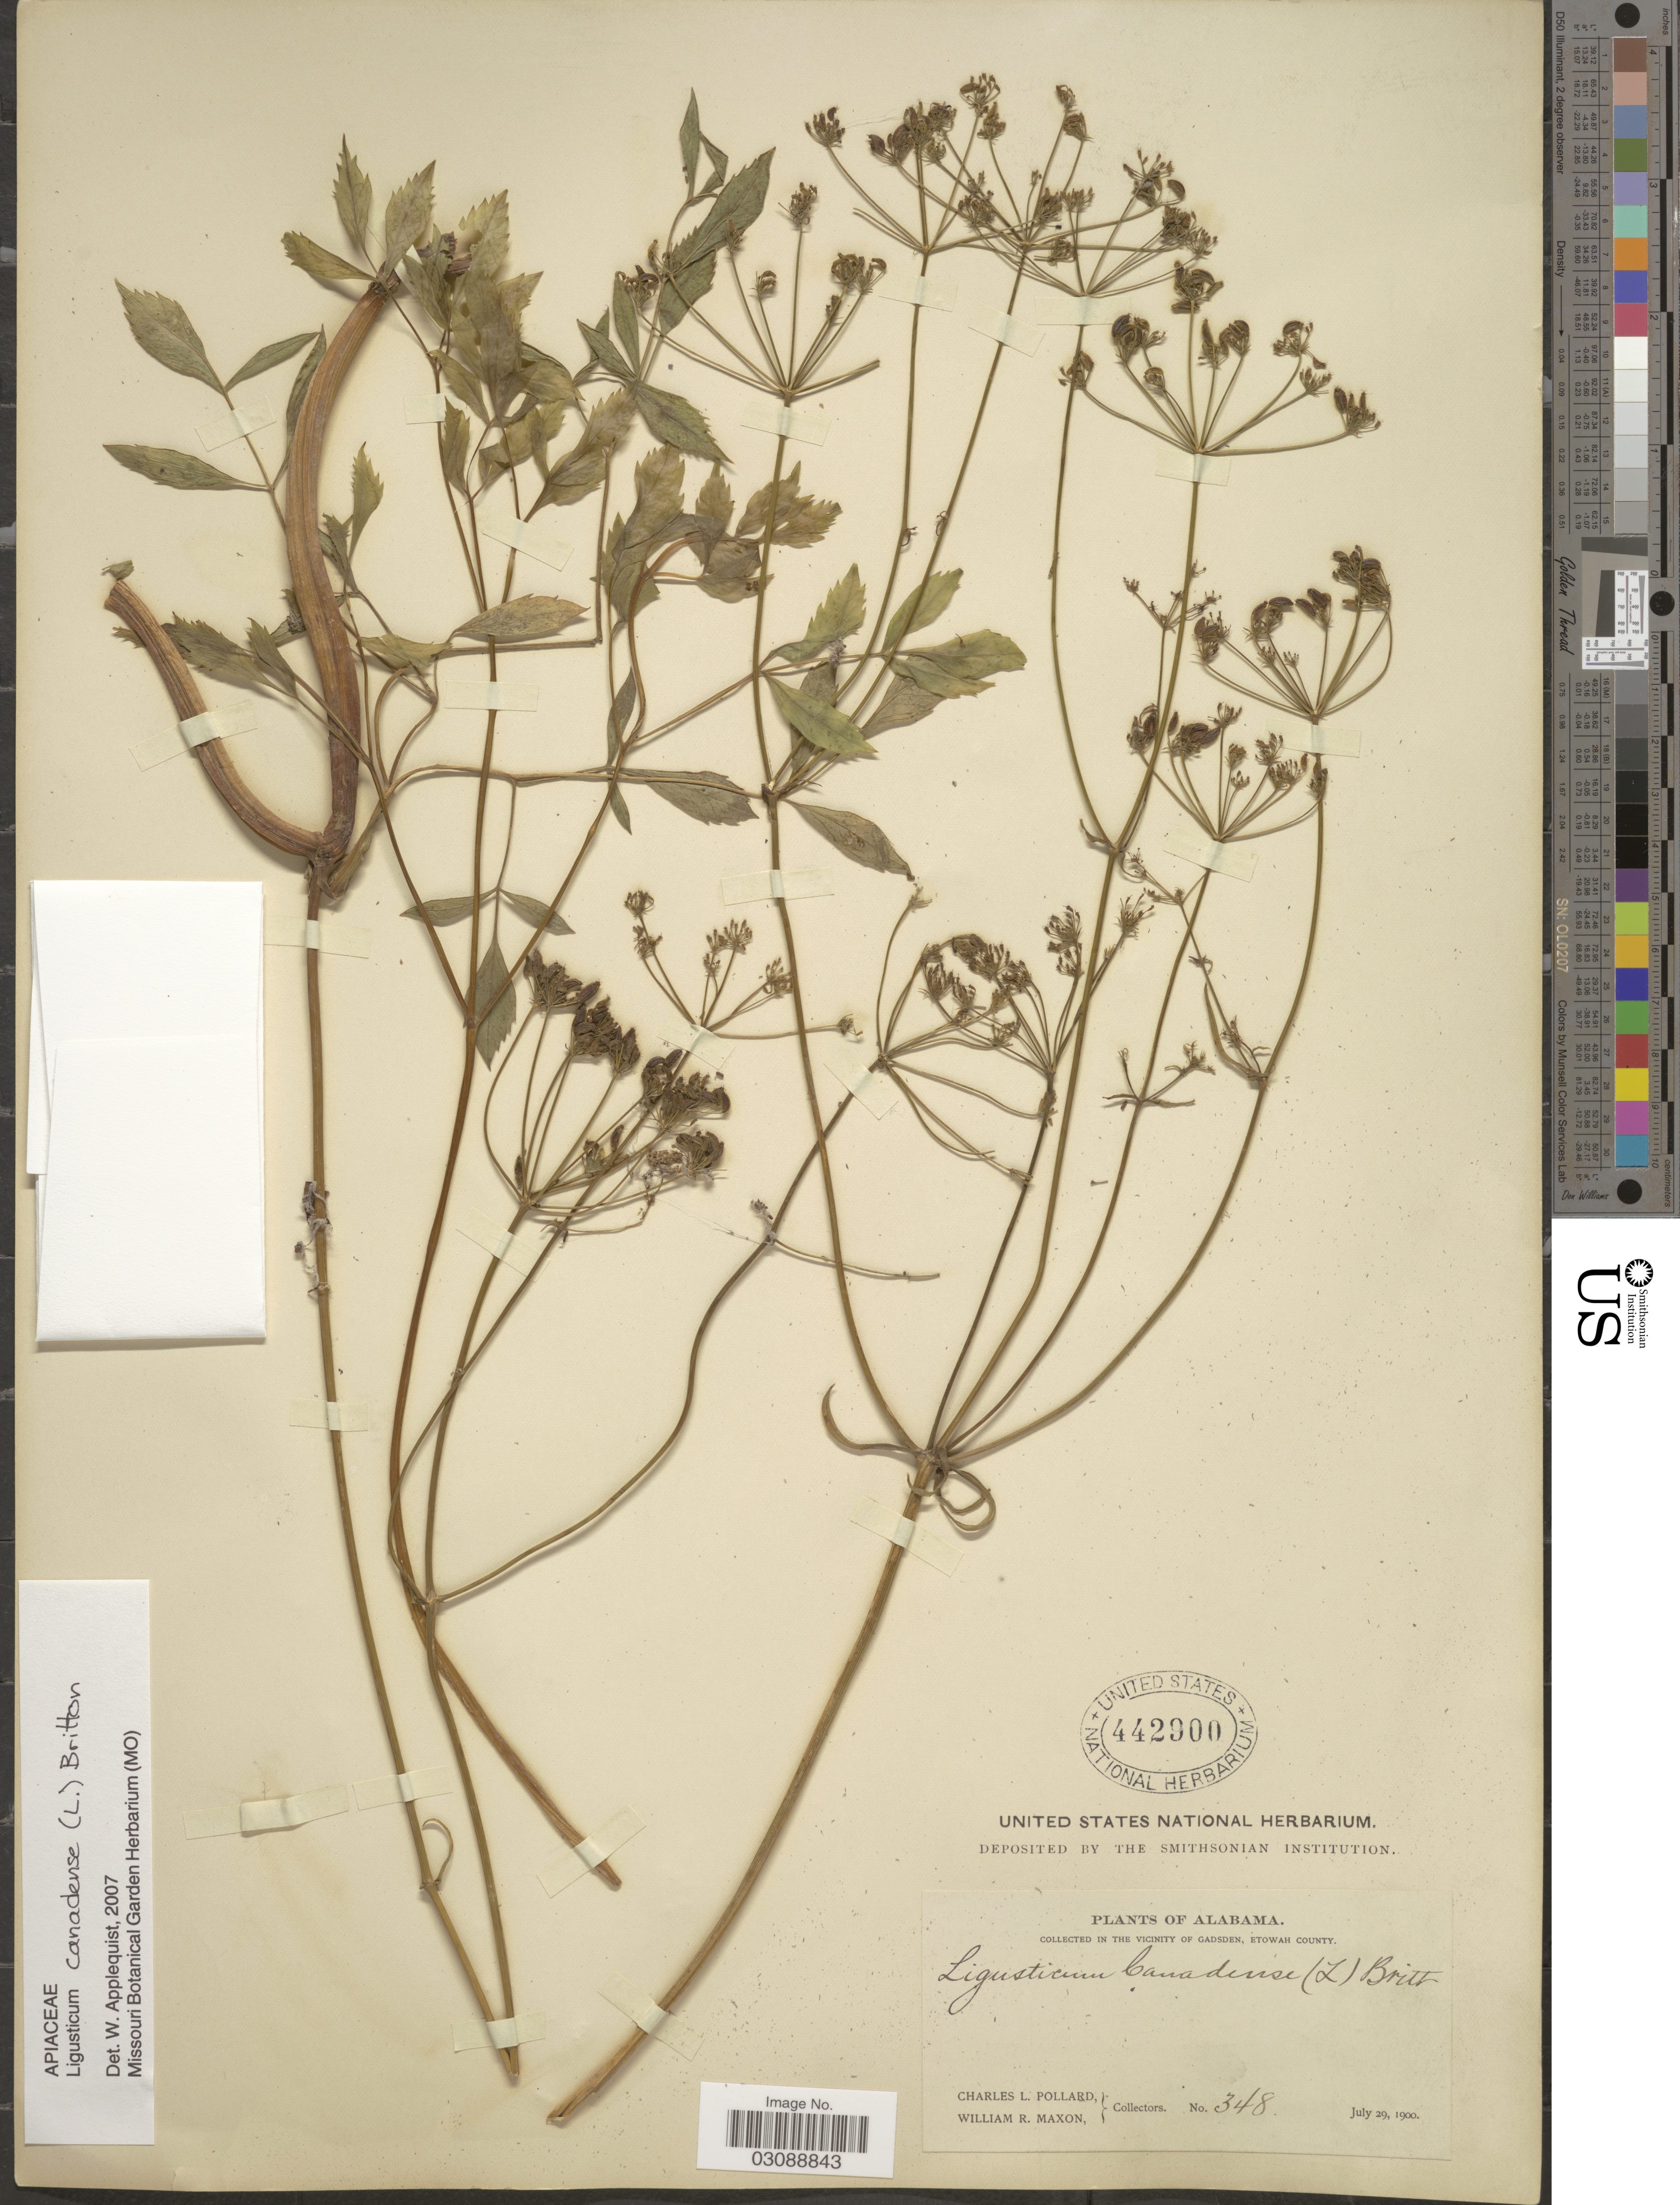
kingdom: Plantae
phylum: Tracheophyta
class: Magnoliopsida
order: Apiales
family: Apiaceae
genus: Ligusticum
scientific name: Ligusticum canadense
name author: (L.) Britton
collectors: C. L. Pollard & W. R. Maxon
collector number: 348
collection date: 1900-07-29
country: United States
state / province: Alabama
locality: In the Vicinity of Gadsden, Etowah County.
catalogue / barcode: US 442900